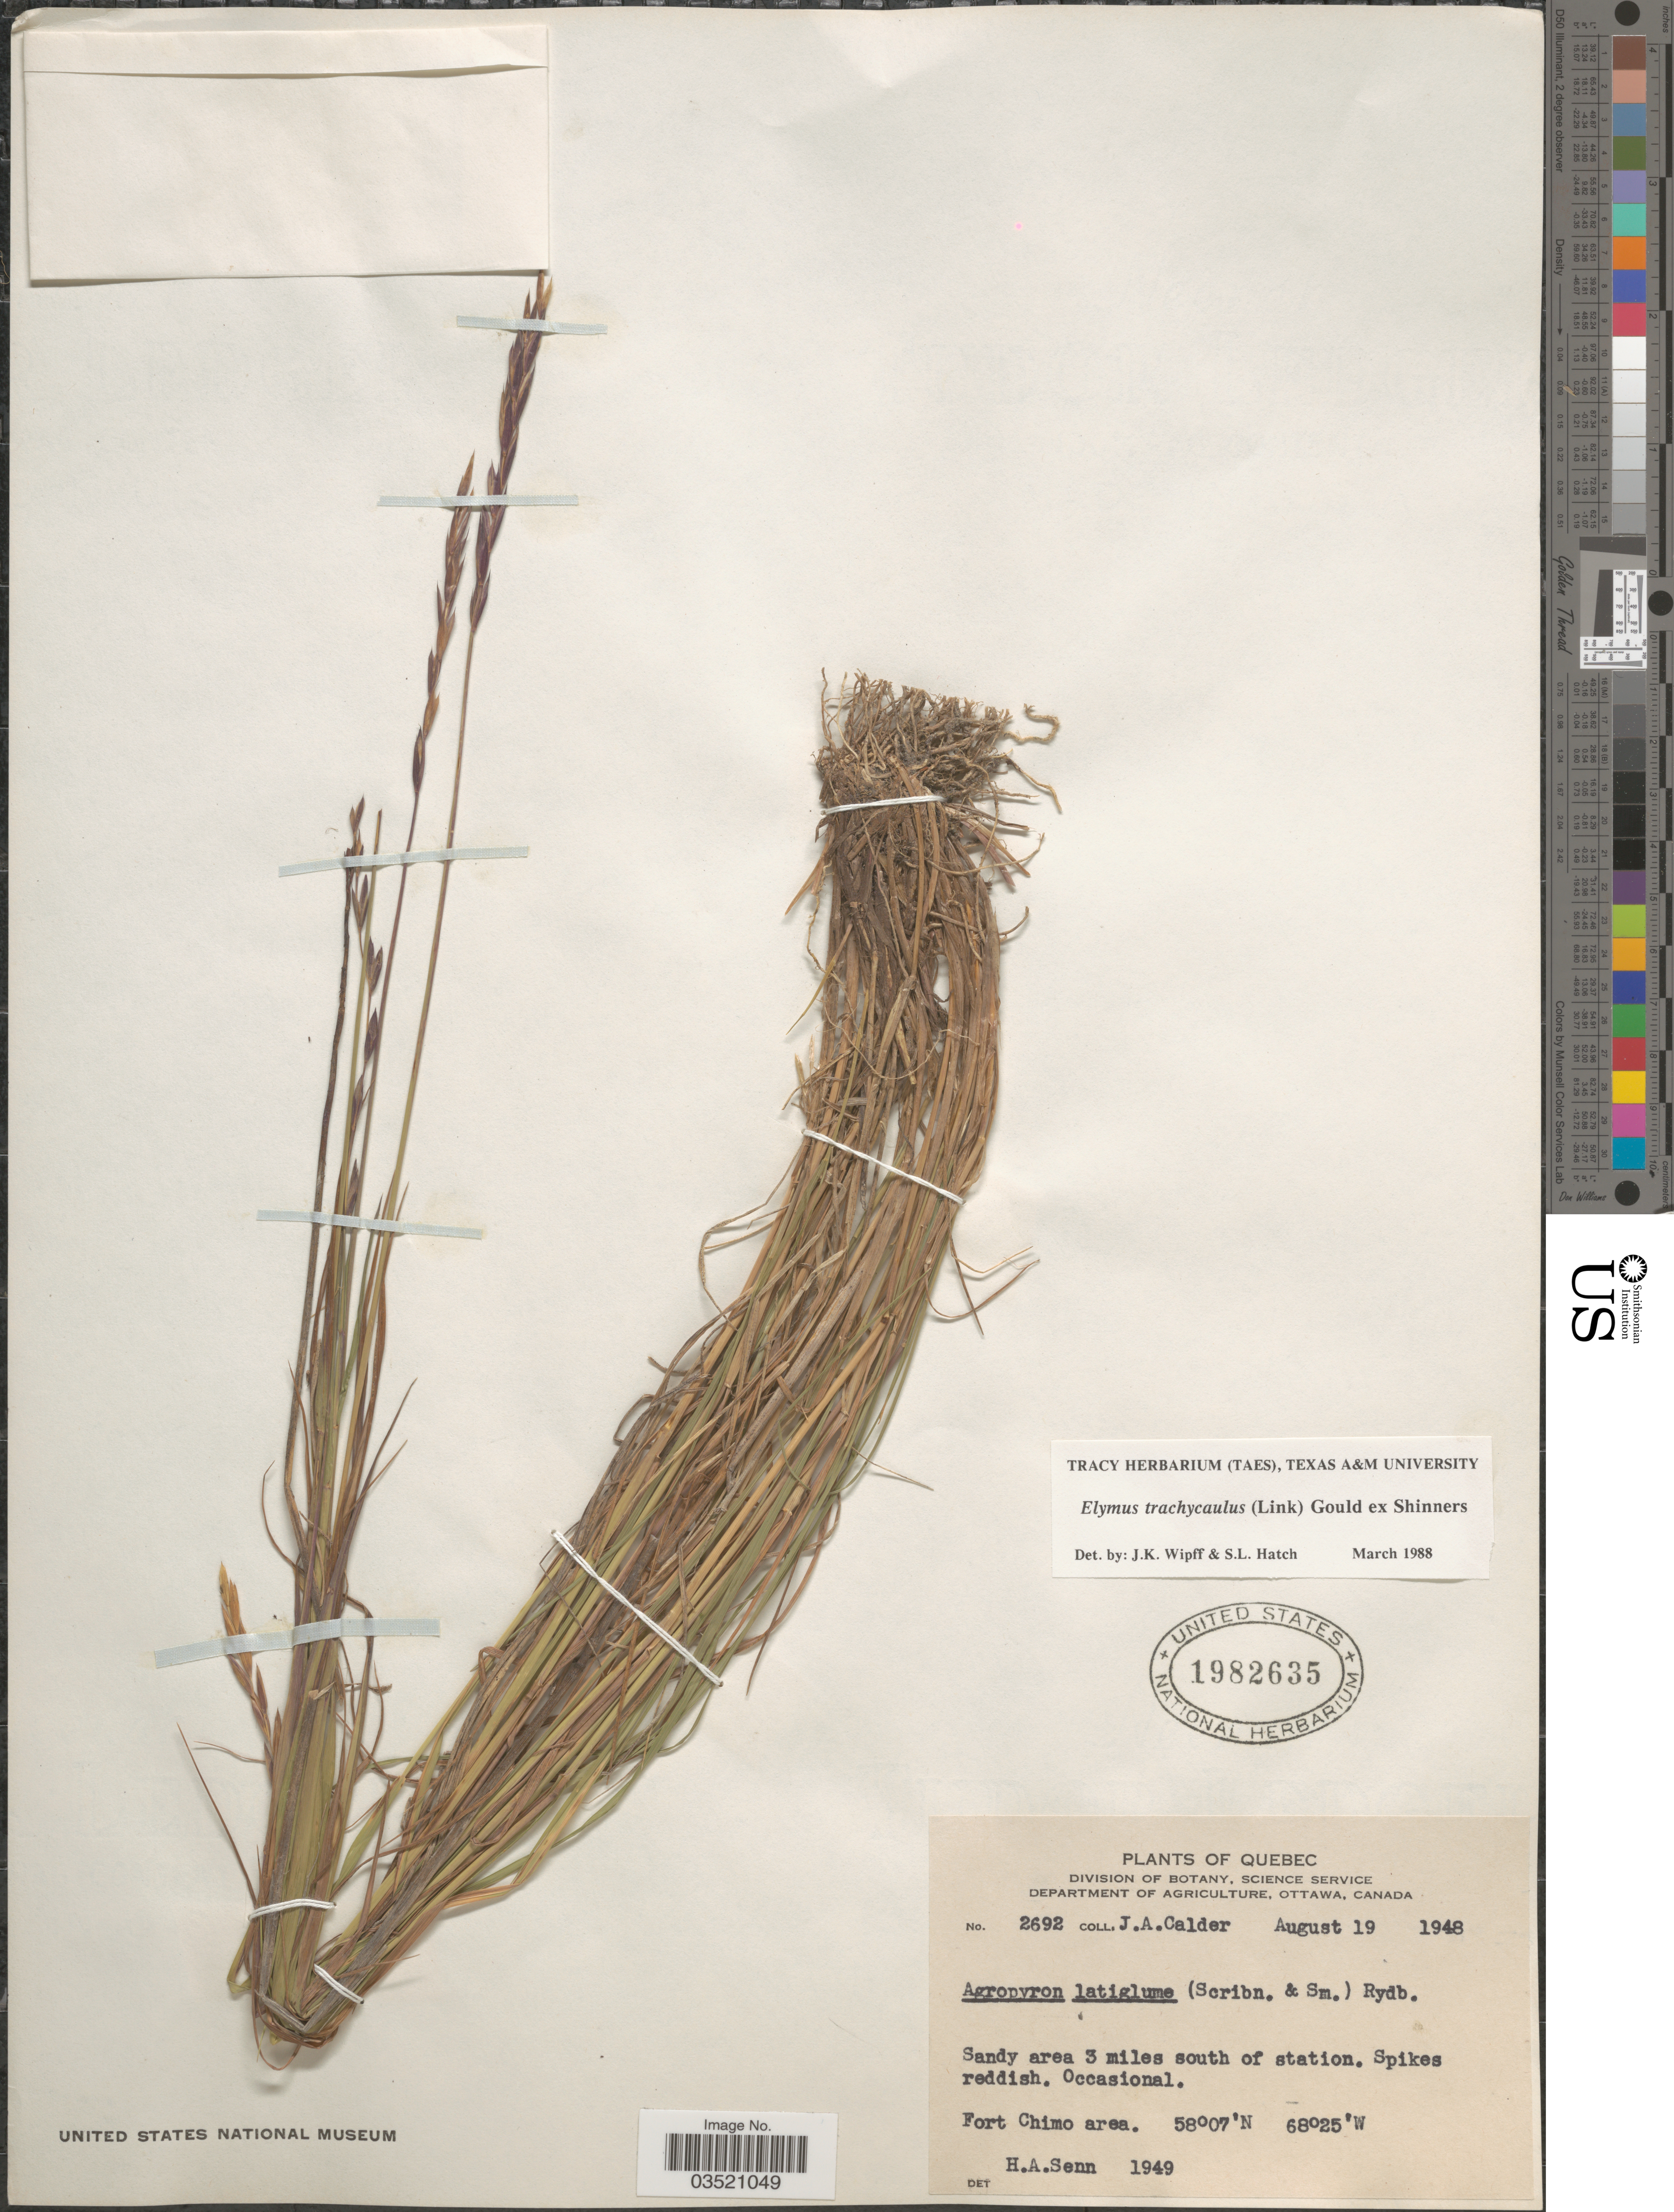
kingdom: Plantae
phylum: Tracheophyta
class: Liliopsida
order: Poales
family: Poaceae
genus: Elymus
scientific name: Elymus trachycaulus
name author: (Link) Gould ex Shinners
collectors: J. A. Calder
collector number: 2692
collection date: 1948-08-19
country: Canada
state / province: Quebec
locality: Sandy area 3 miles south of station. Fort Chimo area.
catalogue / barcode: US 1982635